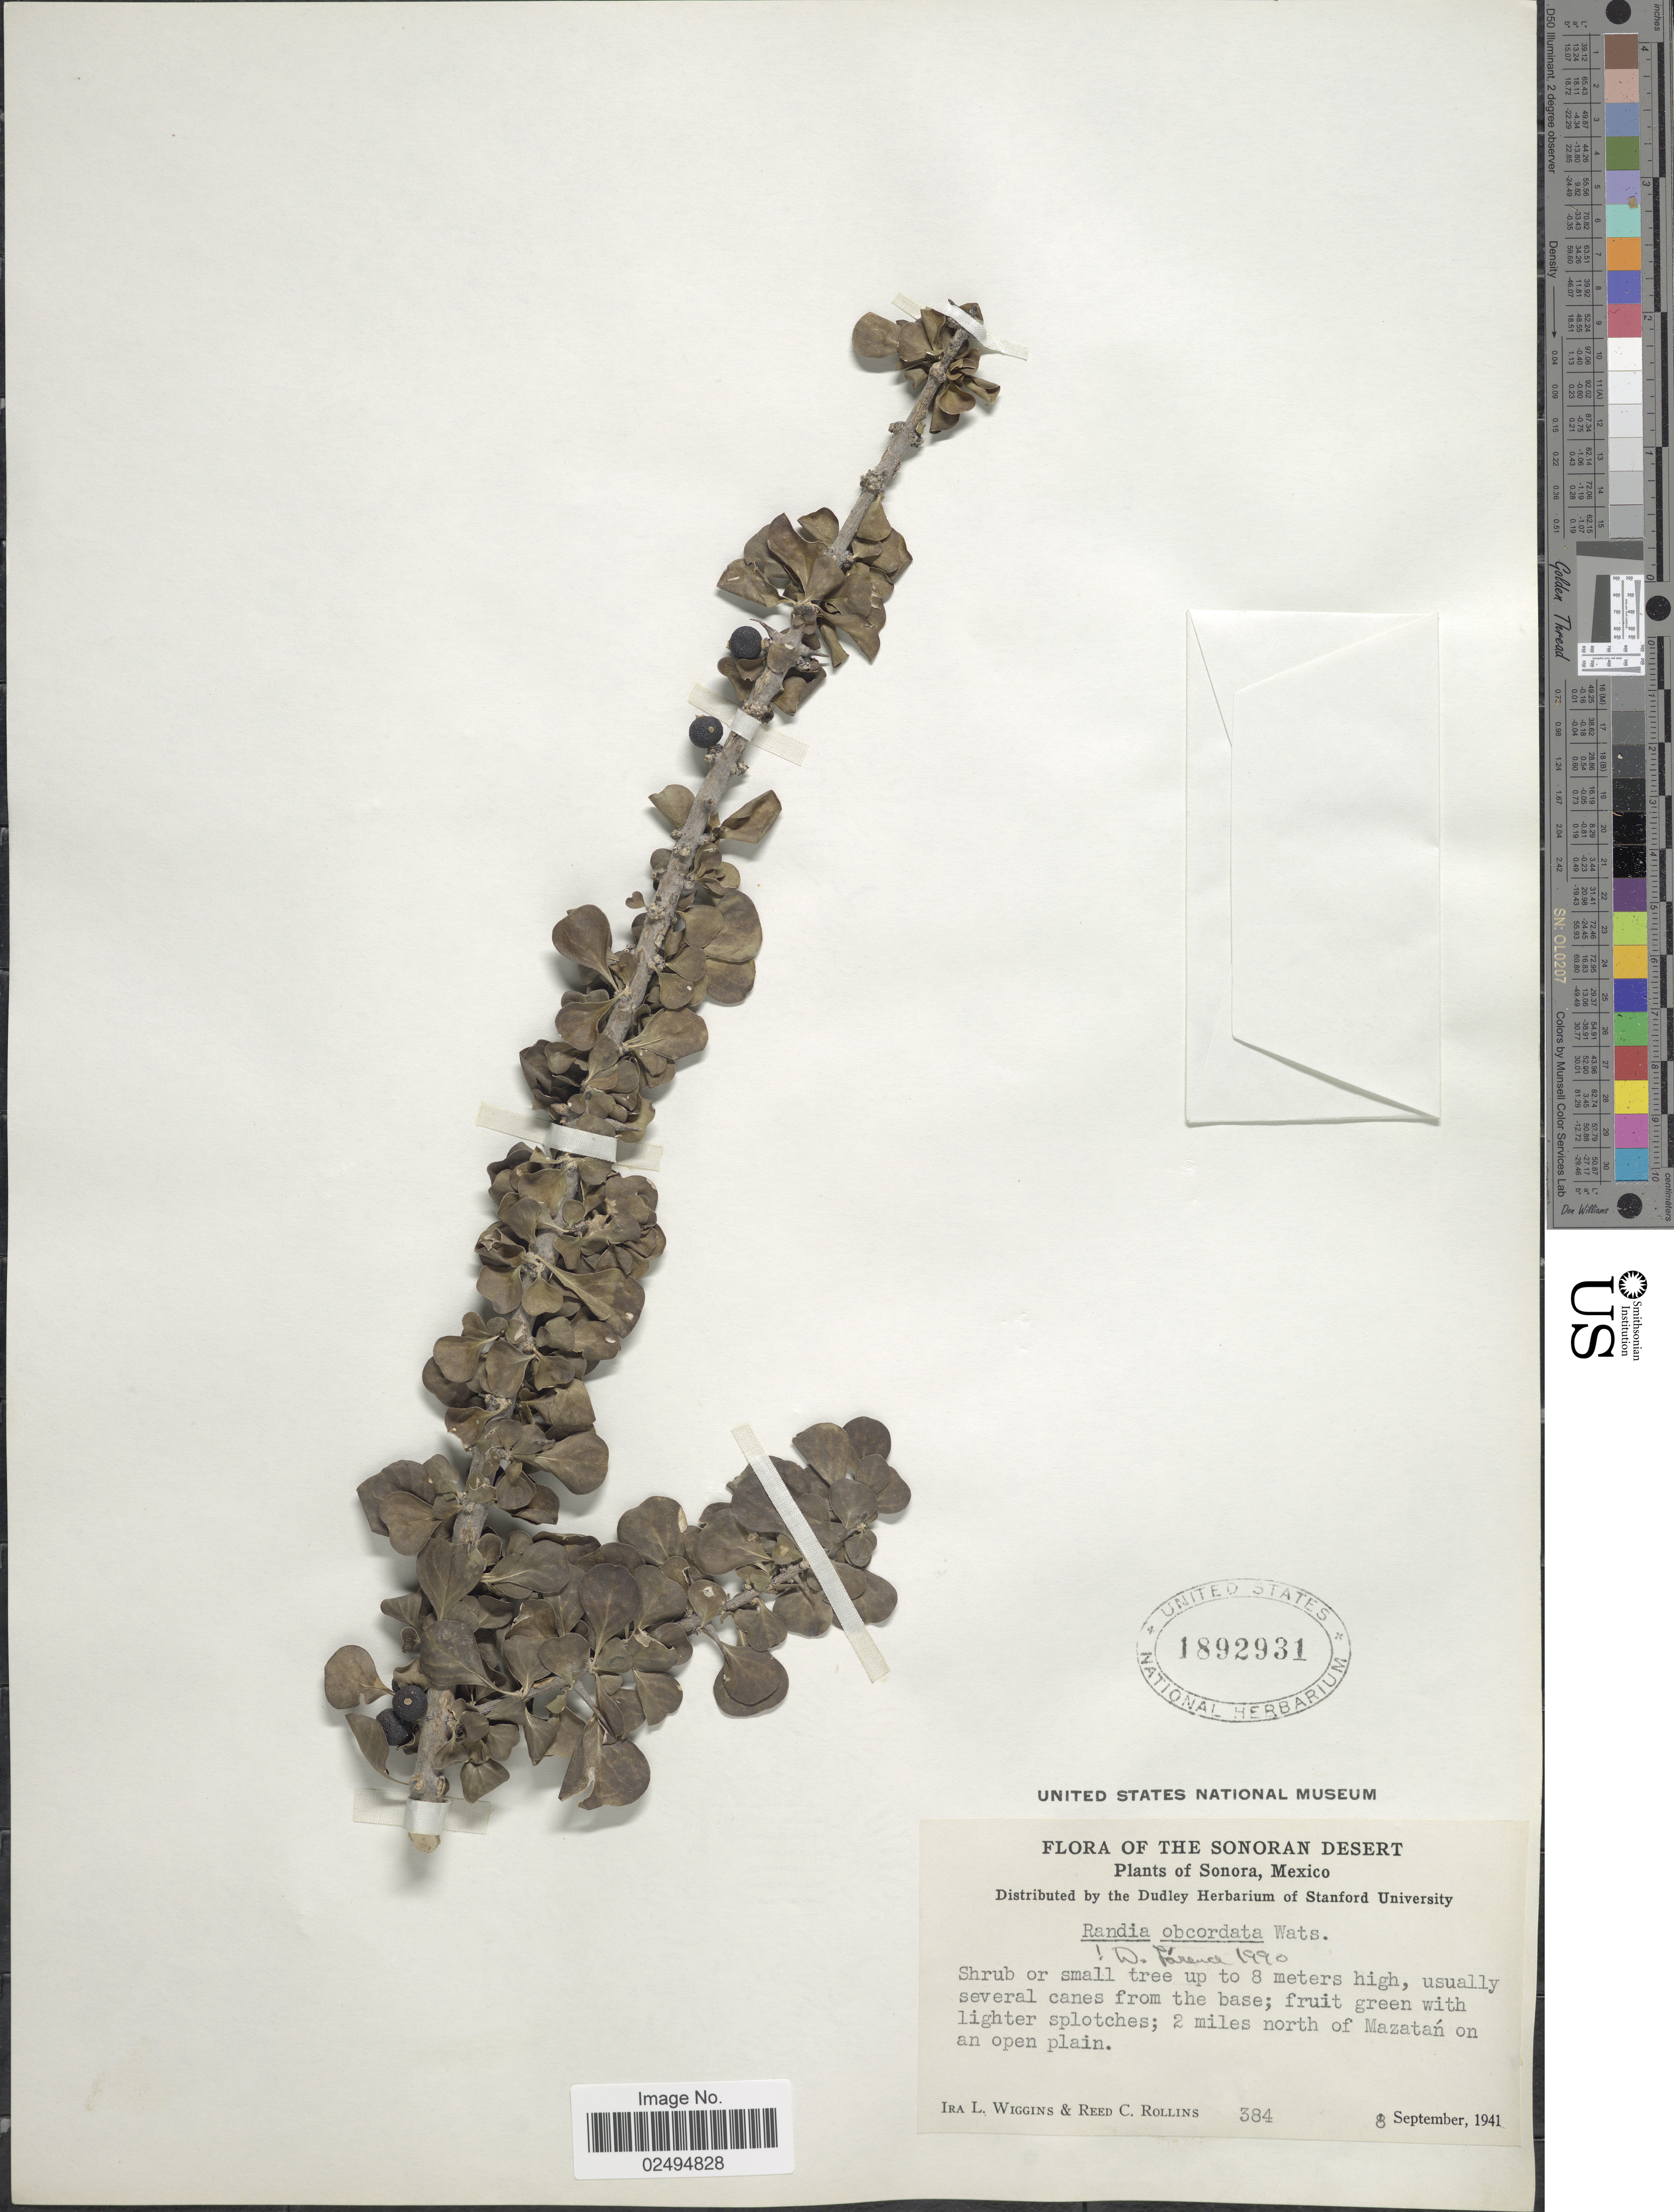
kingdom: Plantae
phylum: Tracheophyta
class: Magnoliopsida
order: Gentianales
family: Rubiaceae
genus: Randia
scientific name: Randia obcordata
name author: S. Watson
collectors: I. L. Wiggins & R. C. Rollins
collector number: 384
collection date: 1941-09-08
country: Mexico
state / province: Sonora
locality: Sonoran Desert, 2 miles north of Mazatan on an open plain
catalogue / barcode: US 1892931